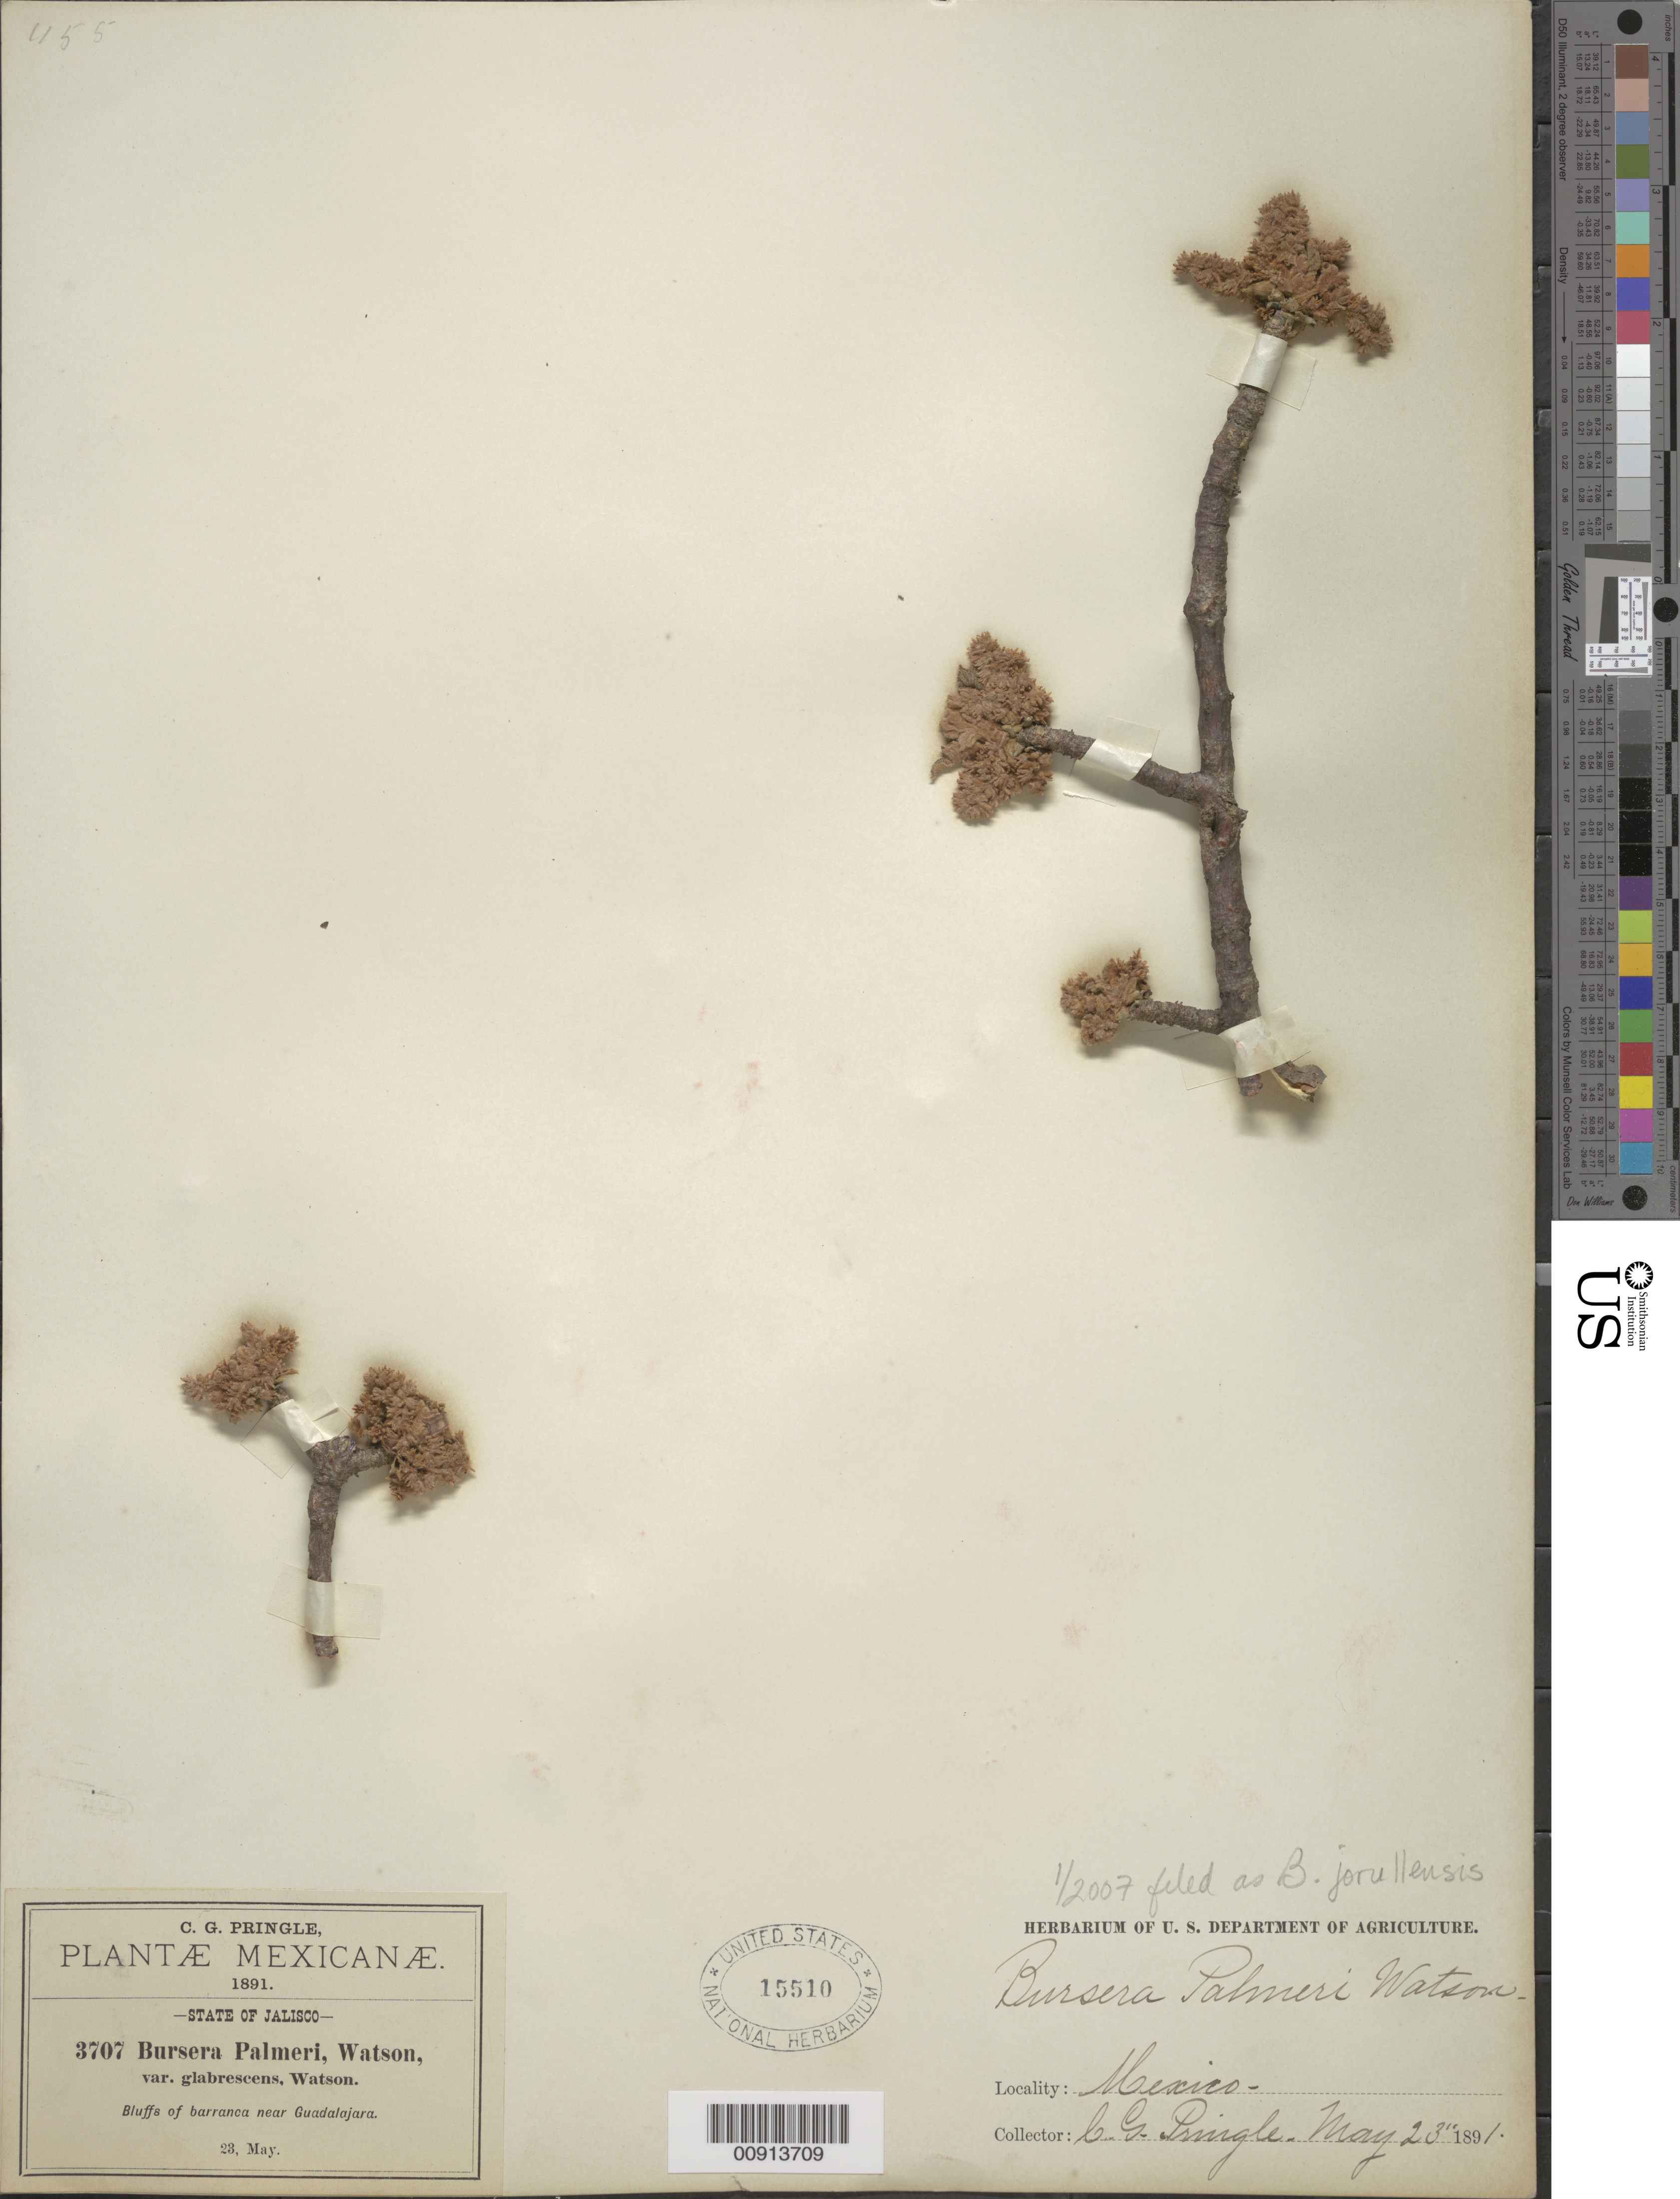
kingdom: Plantae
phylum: Tracheophyta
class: Magnoliopsida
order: Sapindales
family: Burseraceae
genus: Bursera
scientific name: Bursera jorullensis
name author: (Kunth) Engl.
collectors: C. G. Pringle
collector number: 3707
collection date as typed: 23 May 1891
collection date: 1891-05-23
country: Mexico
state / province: Jalisco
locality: Barranca near Guadalajara, State of Jalisco.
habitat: Bluffs of barranca.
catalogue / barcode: US 15510